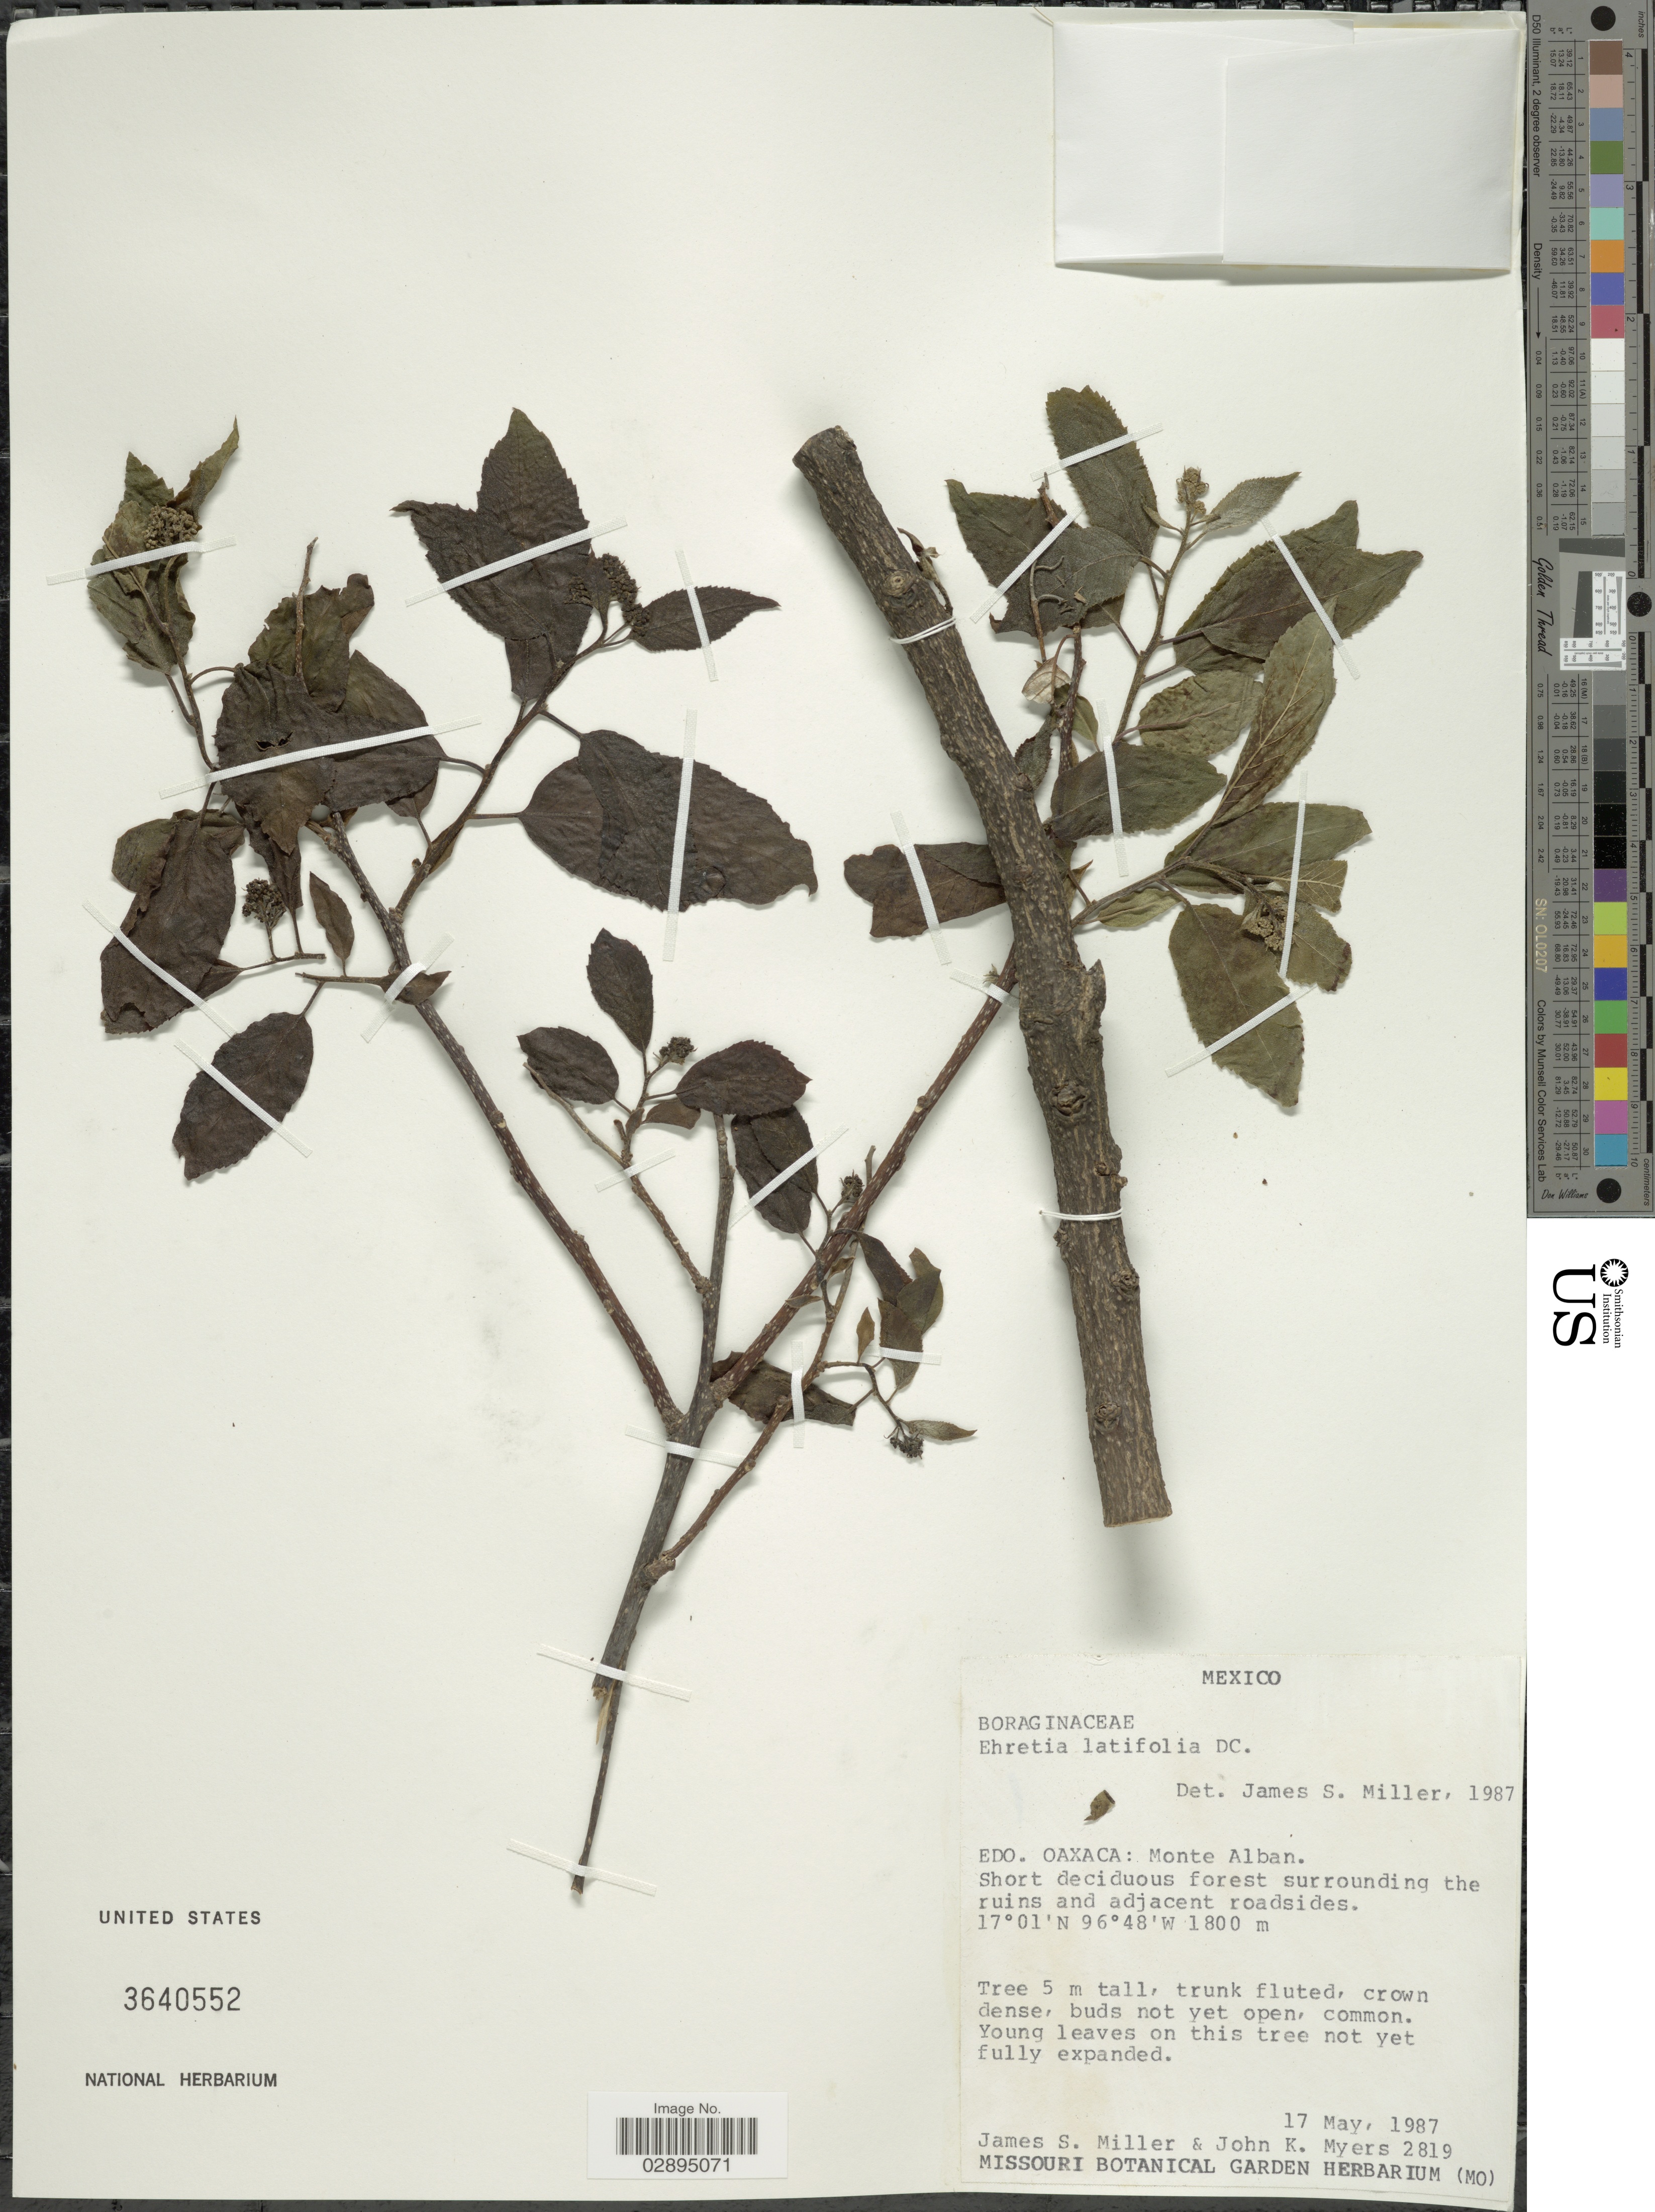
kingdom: Plantae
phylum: Tracheophyta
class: Magnoliopsida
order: Boraginales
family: Ehretiaceae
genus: Ehretia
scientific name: Ehretia latifolia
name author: DC.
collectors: J. S. Miller & J. Myers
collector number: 2819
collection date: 1987-05-17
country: Mexico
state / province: Oaxaca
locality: Edo. Oaxaca: Monte Alban. Short deciduous forest surrounding the ruins and adjacent roadsides.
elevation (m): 1800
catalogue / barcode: US 3640552